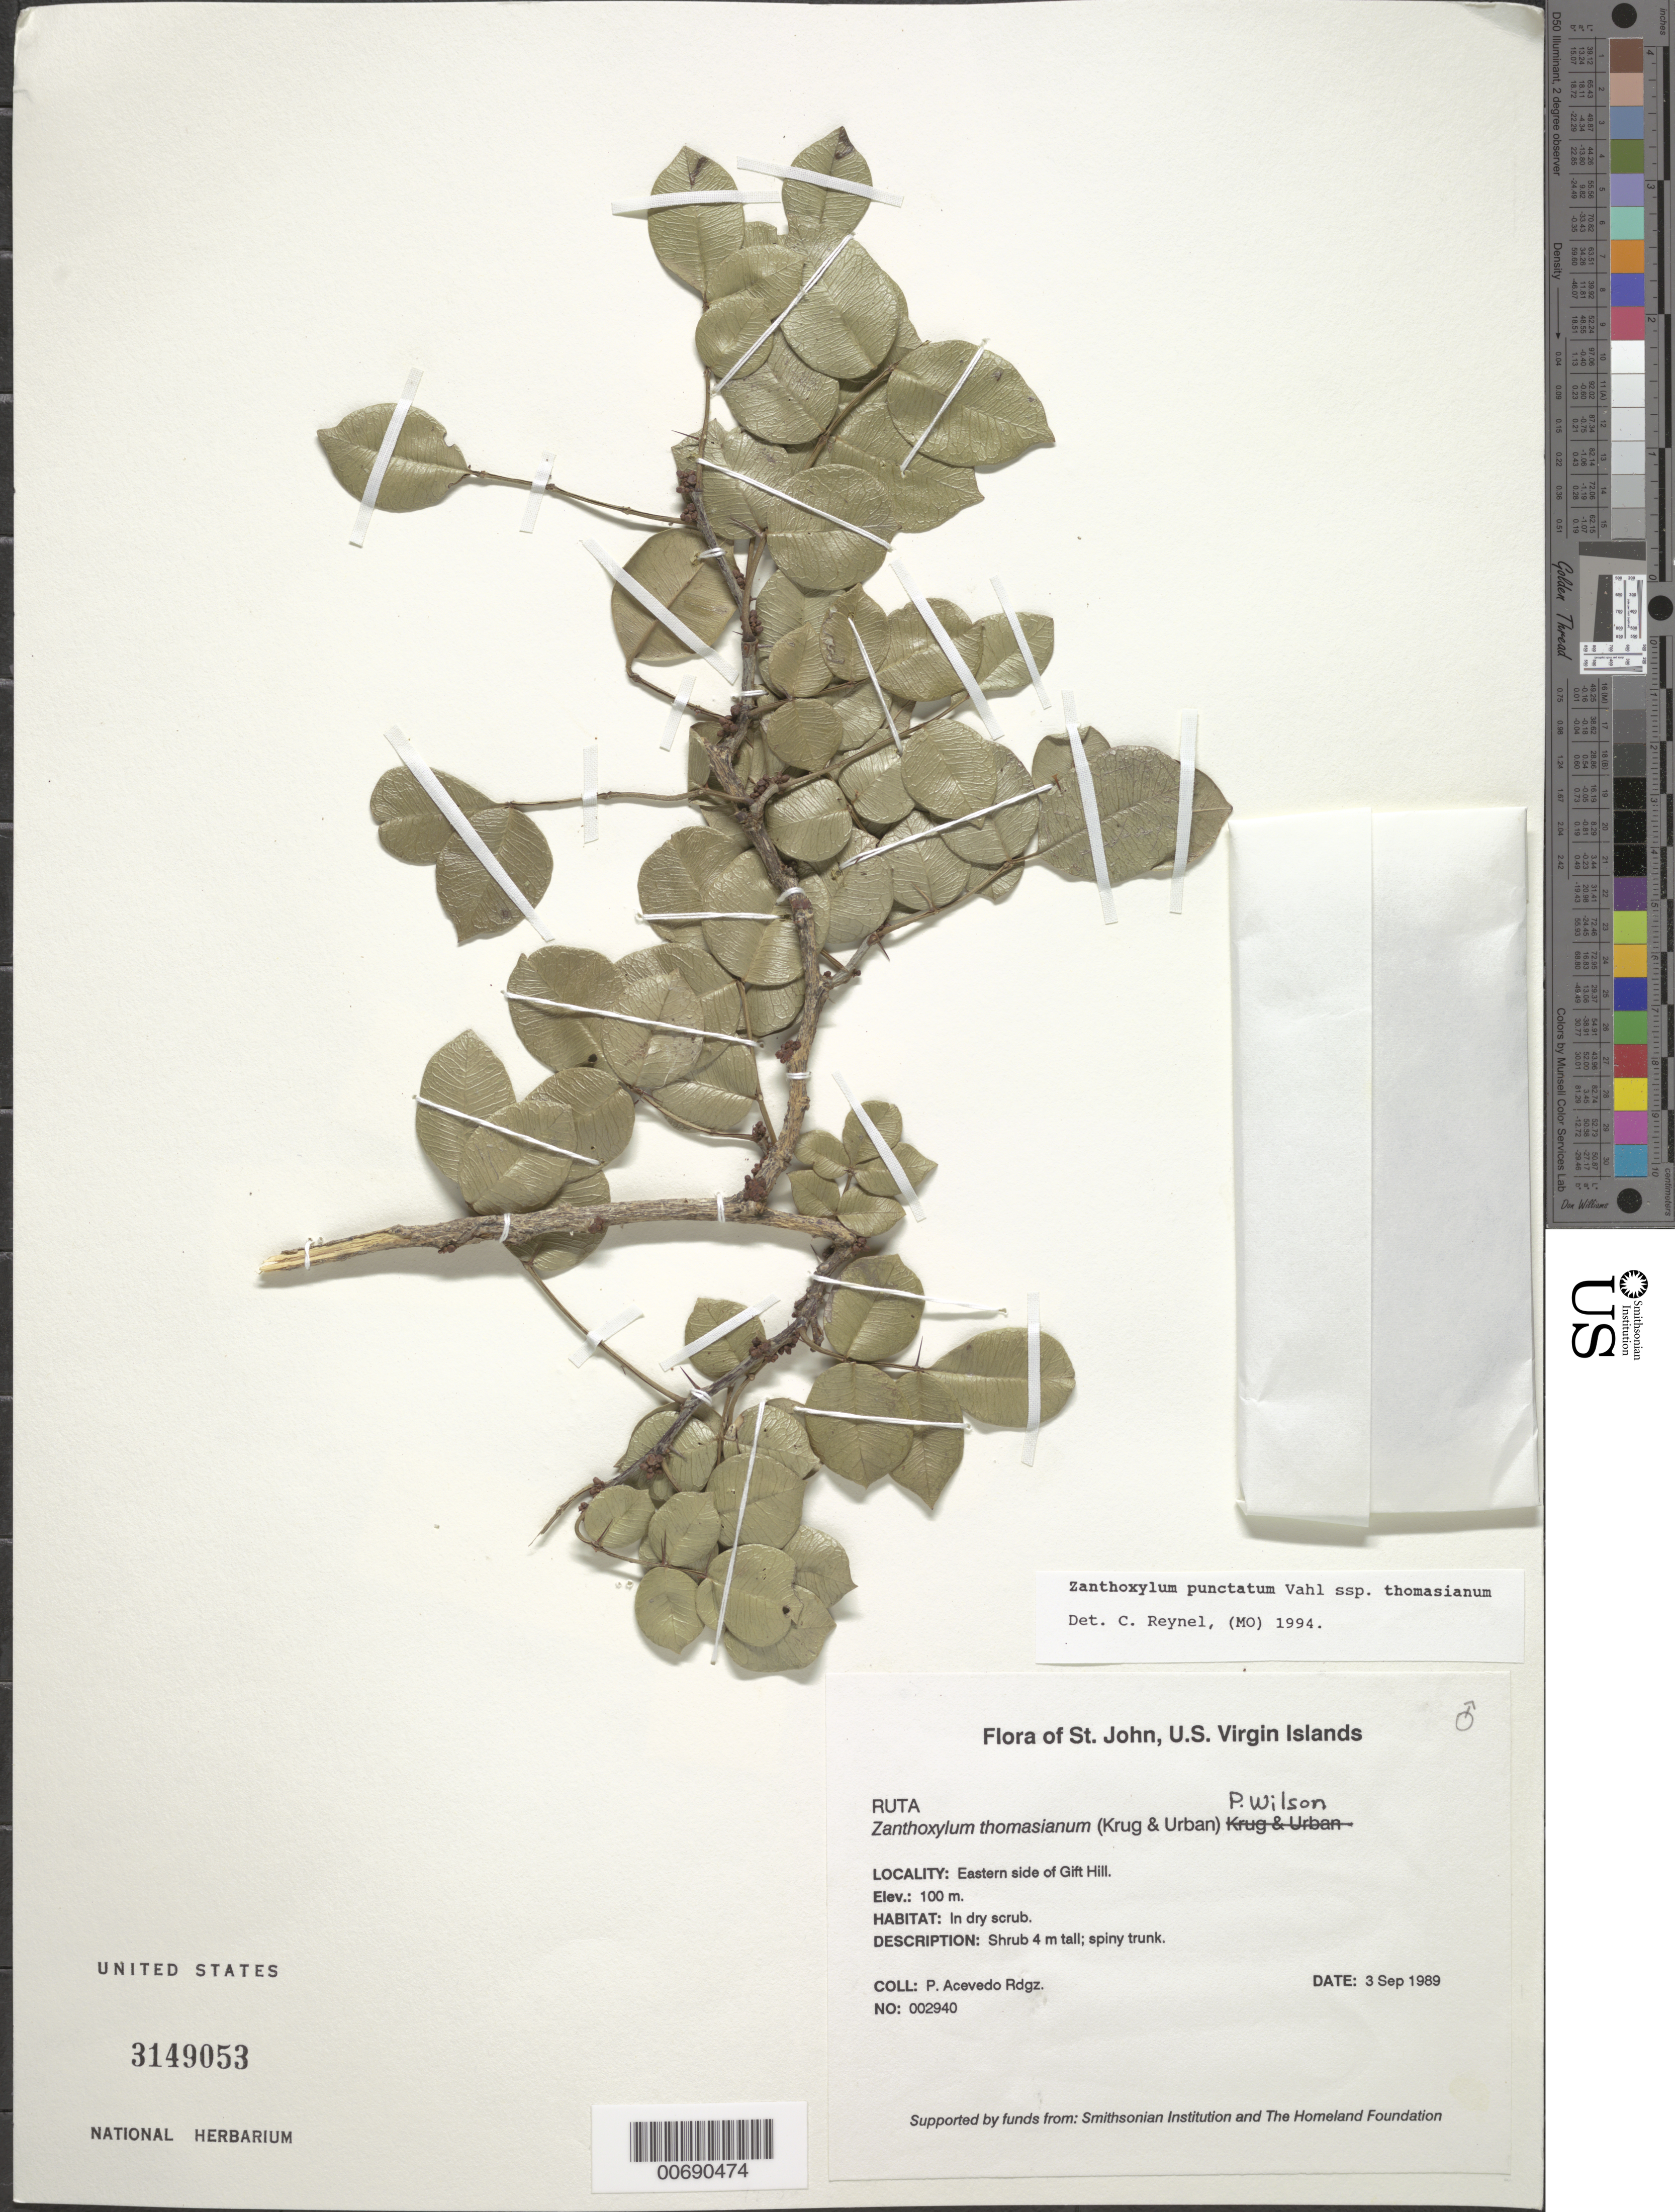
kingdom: Plantae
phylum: Tracheophyta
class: Magnoliopsida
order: Sapindales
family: Rutaceae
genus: Zanthoxylum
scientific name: Zanthoxylum punctatum subsp. thomasianum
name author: Vahl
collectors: P. Acevedo-Rodr.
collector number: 2940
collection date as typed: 03 Sep 1989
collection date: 1989-09-03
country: U.S. Virgin Islands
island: St. John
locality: Eastern side of Gift Hill.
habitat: In dry scrub.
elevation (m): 100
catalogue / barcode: US 3149053